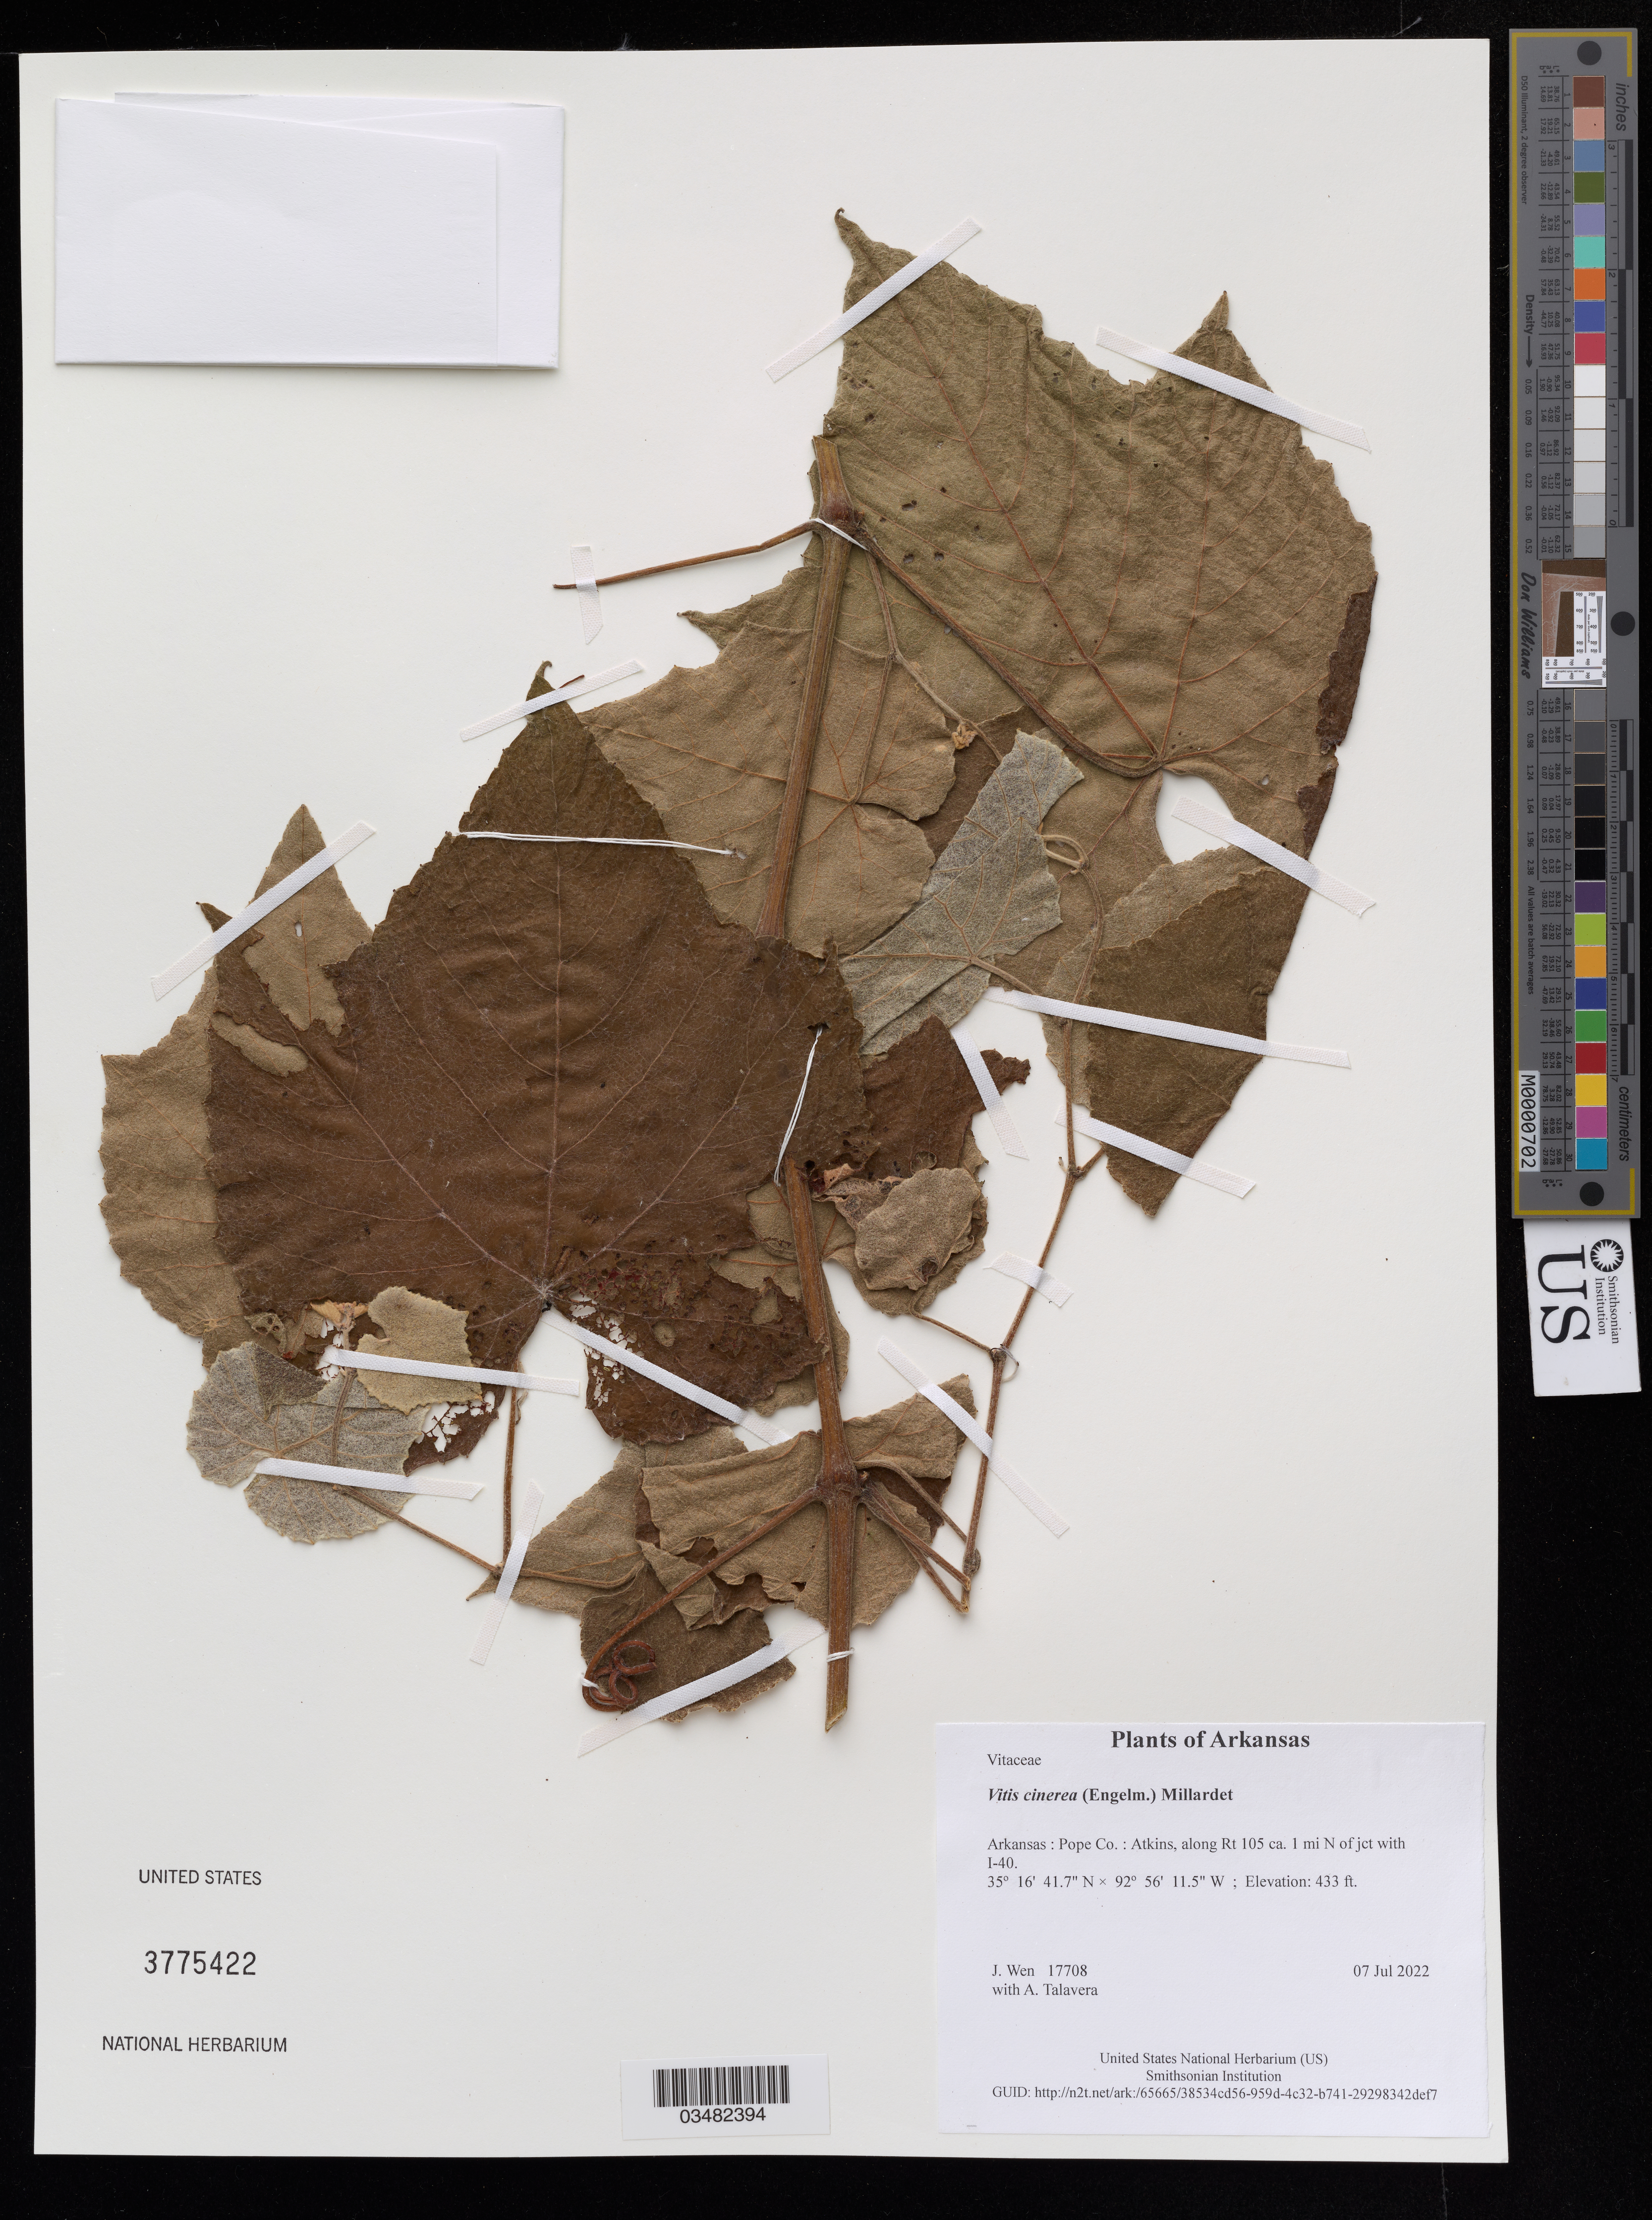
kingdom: Plantae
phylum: Tracheophyta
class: Magnoliopsida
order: Vitales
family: Vitaceae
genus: Vitis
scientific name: Vitis cinerea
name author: (Engelm.) Millardet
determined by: Wen, Jun, (BOT), Smithsonian Institution - National Museum of Natural History (UNITED STATES)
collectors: J. Wen & A. Talavera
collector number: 17708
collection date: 2022-07-07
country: United States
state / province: Arkansas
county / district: Pope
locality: Atkins, along Rt 105 ca. 1 mi N of jct with I-40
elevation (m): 132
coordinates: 35 16.695 N, 92 56.191 W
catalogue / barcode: US 3775422